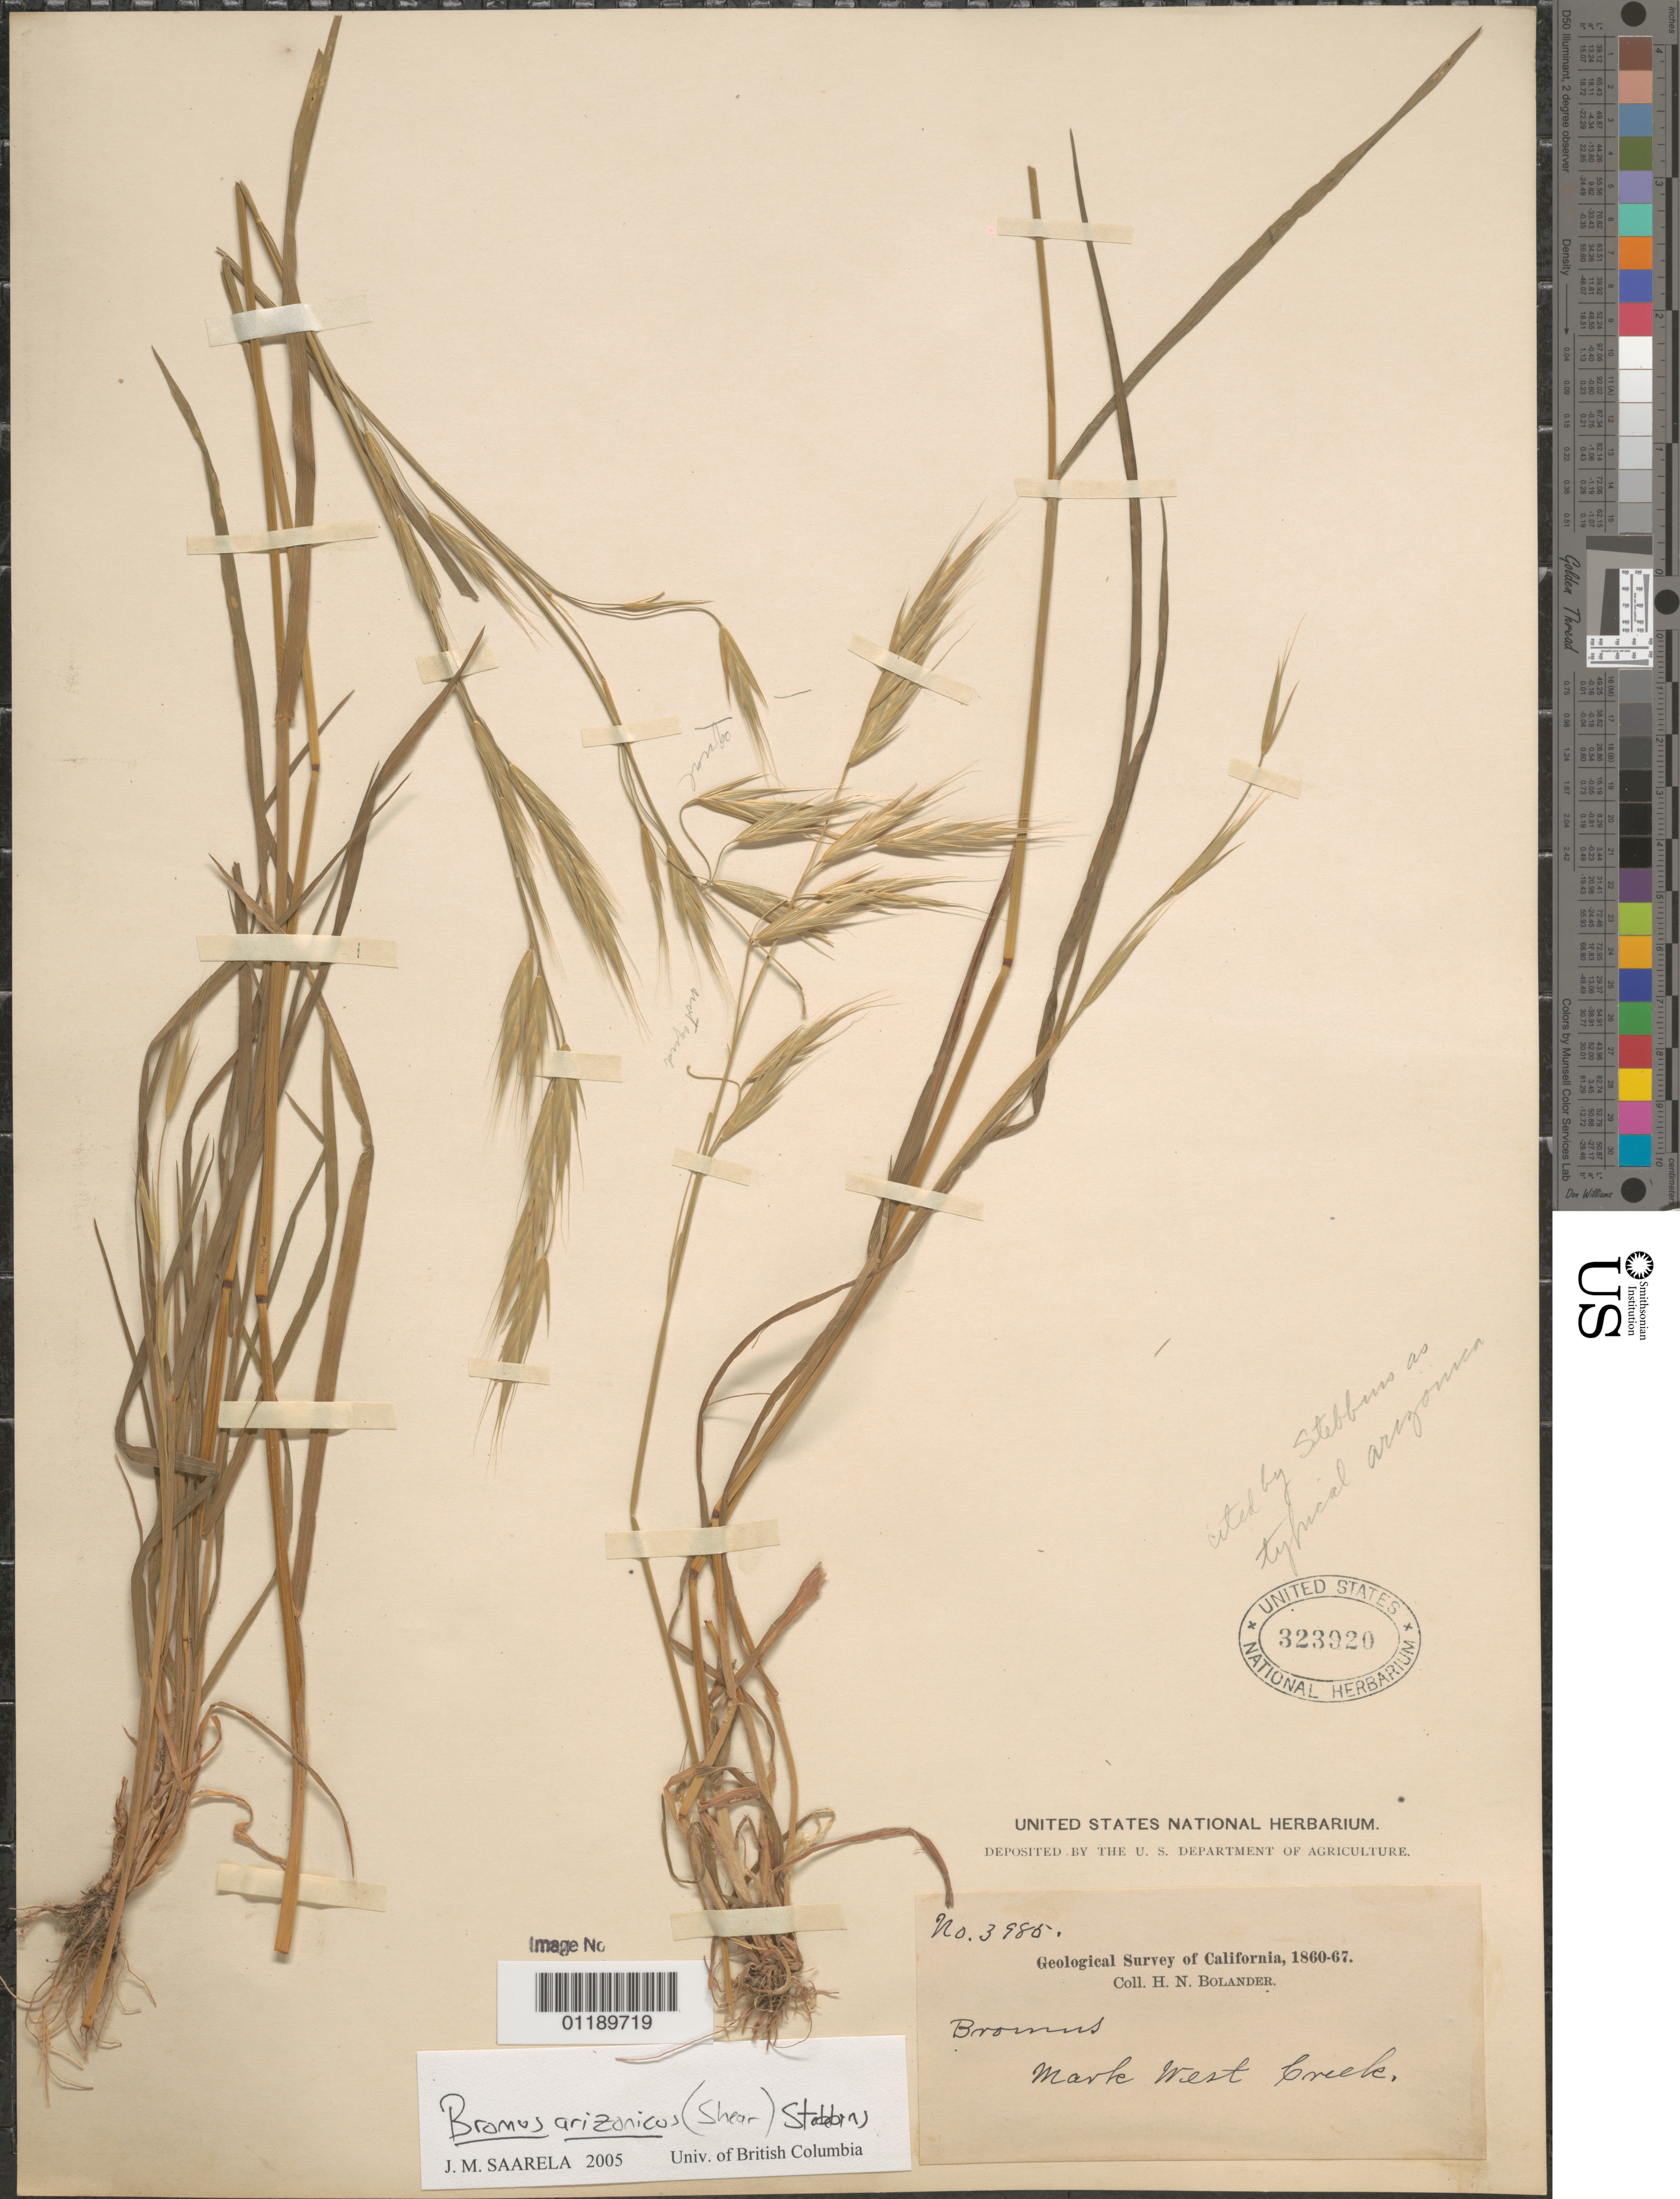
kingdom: Plantae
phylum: Tracheophyta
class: Liliopsida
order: Poales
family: Poaceae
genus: Bromus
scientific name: Bromus arizonicus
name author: (Shear) Stebbins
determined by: Saarela, J. M., (CAN), Canadian Museum of Nature (CANADA)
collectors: H. Bolander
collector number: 3985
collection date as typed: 1860 to -- --- 1867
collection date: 1860/1867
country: United States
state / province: California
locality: Mark West Creek.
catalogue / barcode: US 323920